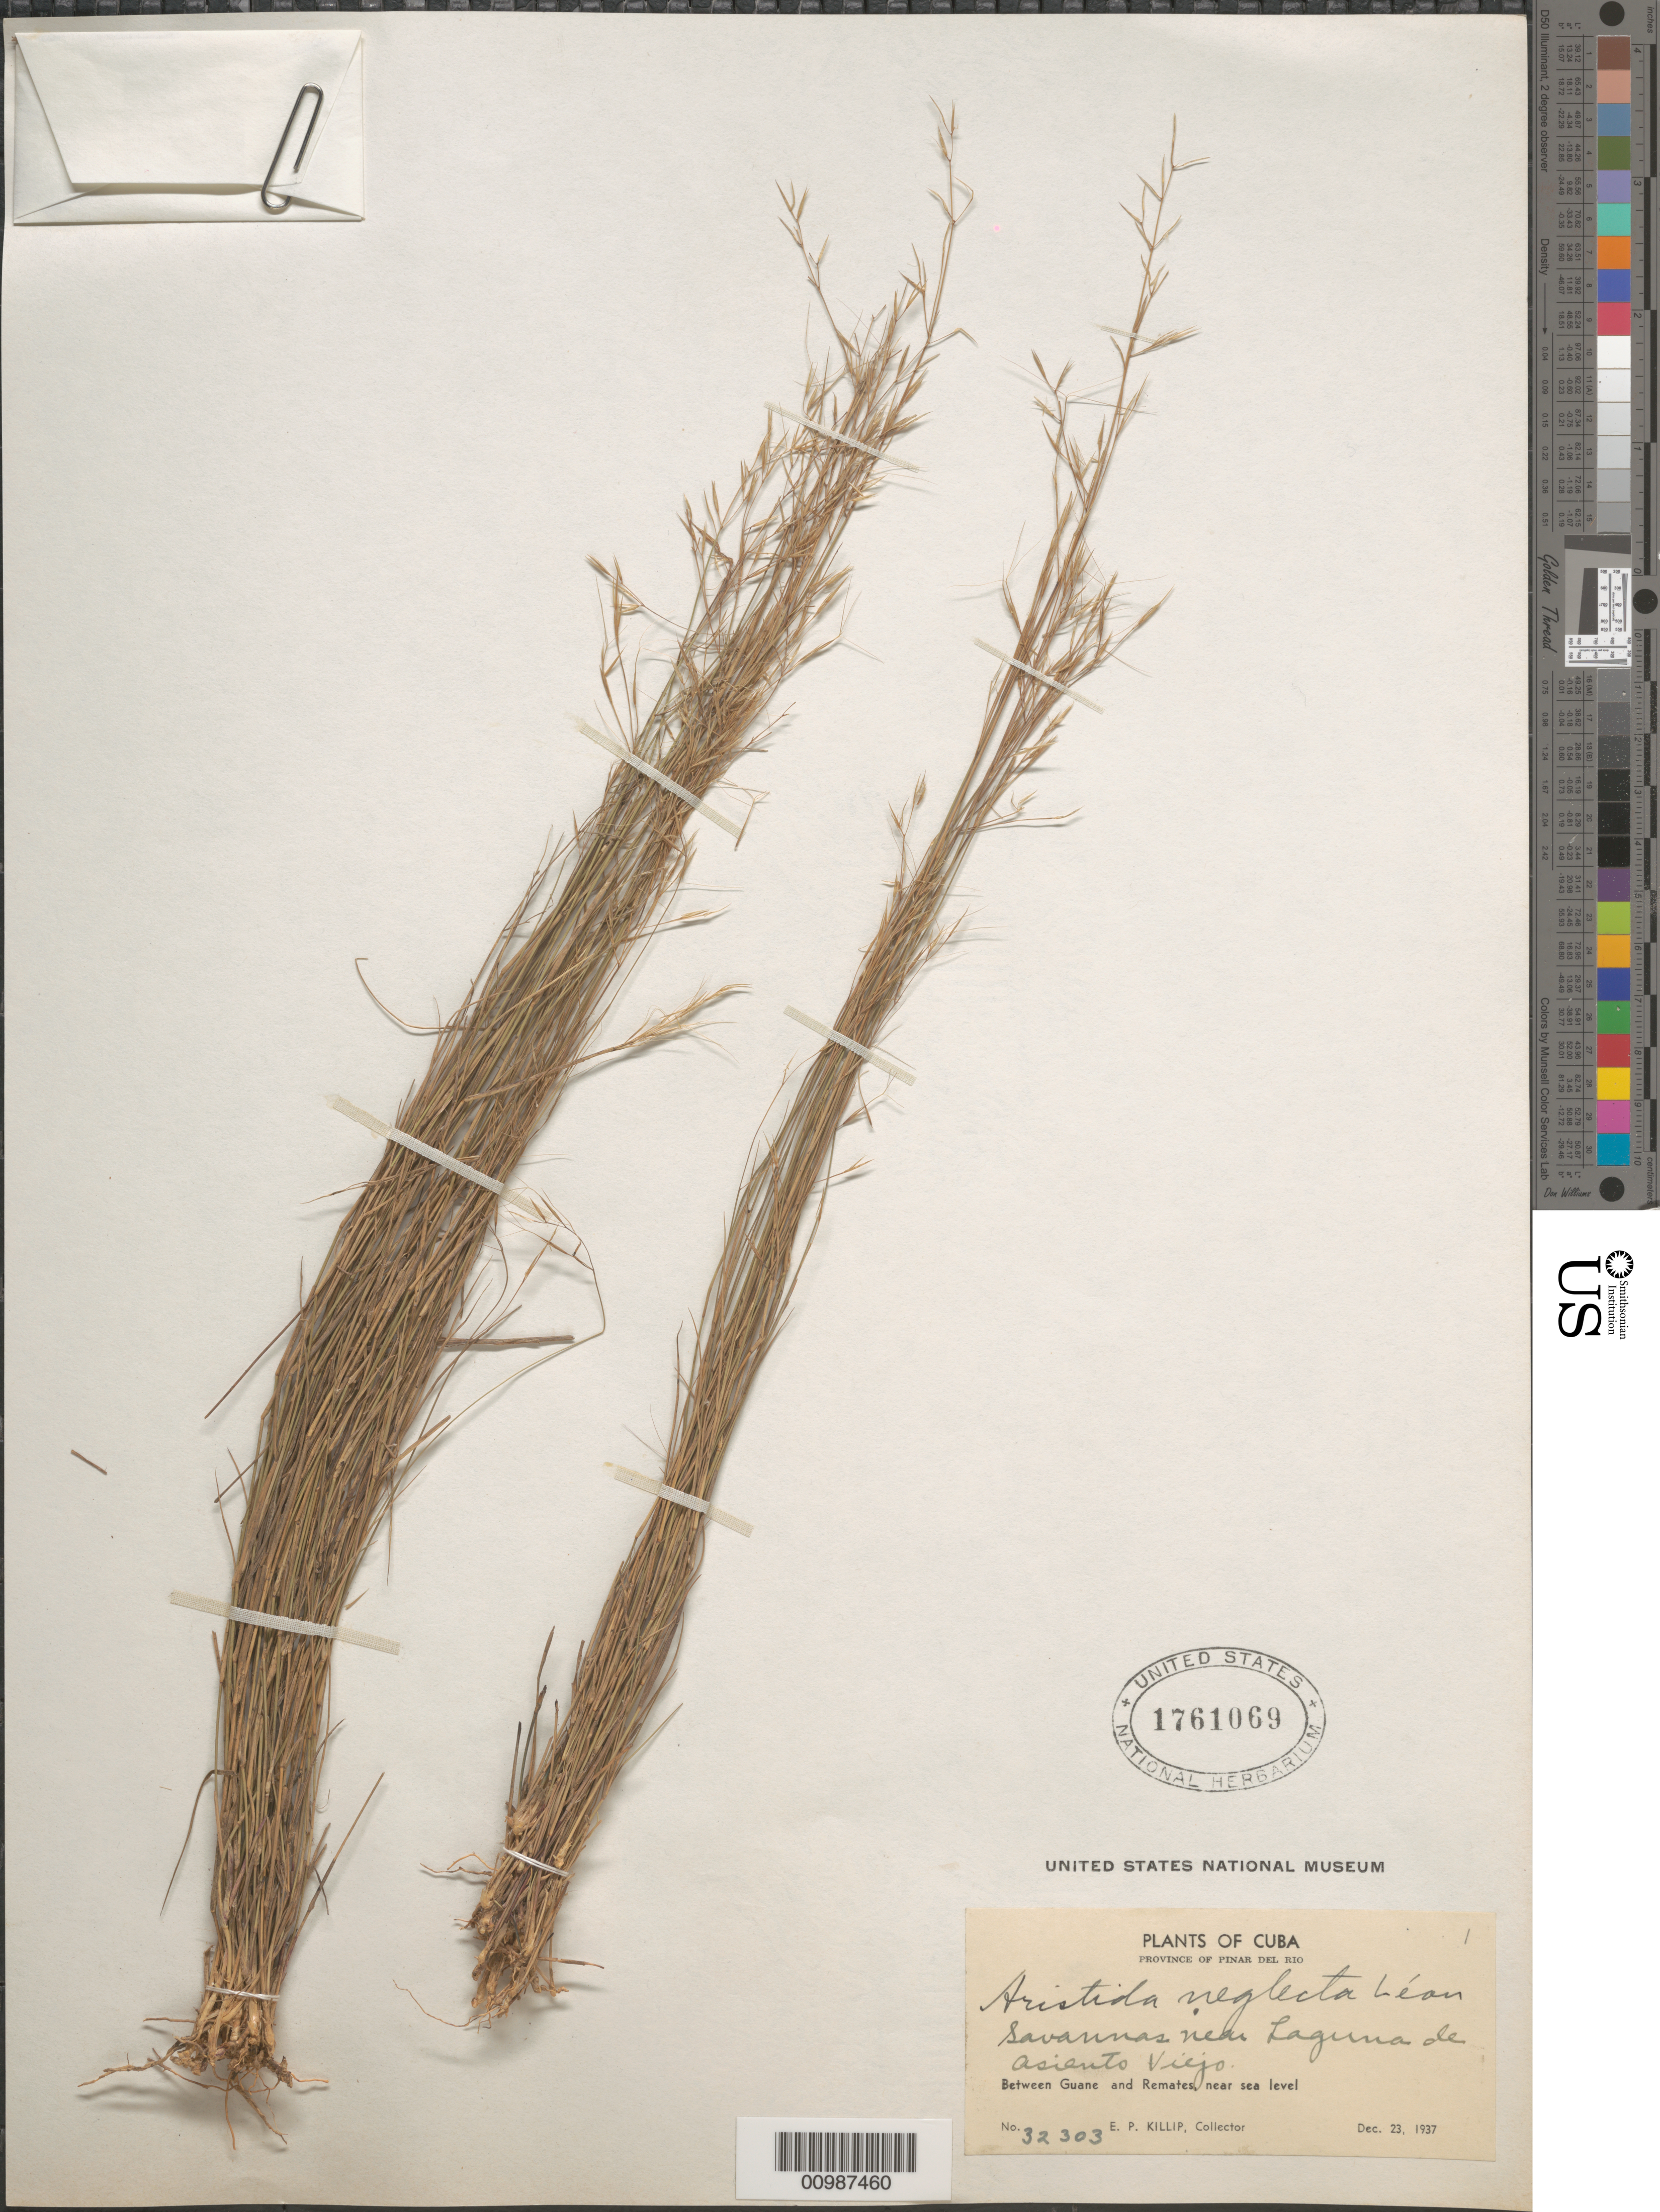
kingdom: Plantae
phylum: Tracheophyta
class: Liliopsida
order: Poales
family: Poaceae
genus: Aristida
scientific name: Aristida neglecta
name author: León ex Hitchc.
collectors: E. P. Killip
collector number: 32303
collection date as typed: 23 Dec 1937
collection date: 1937-12-23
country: Cuba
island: Isla de la Juventud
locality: Isle of Pines, between Guane and Remates, near Laguna de Asiento Viejo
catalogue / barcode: US 1761069